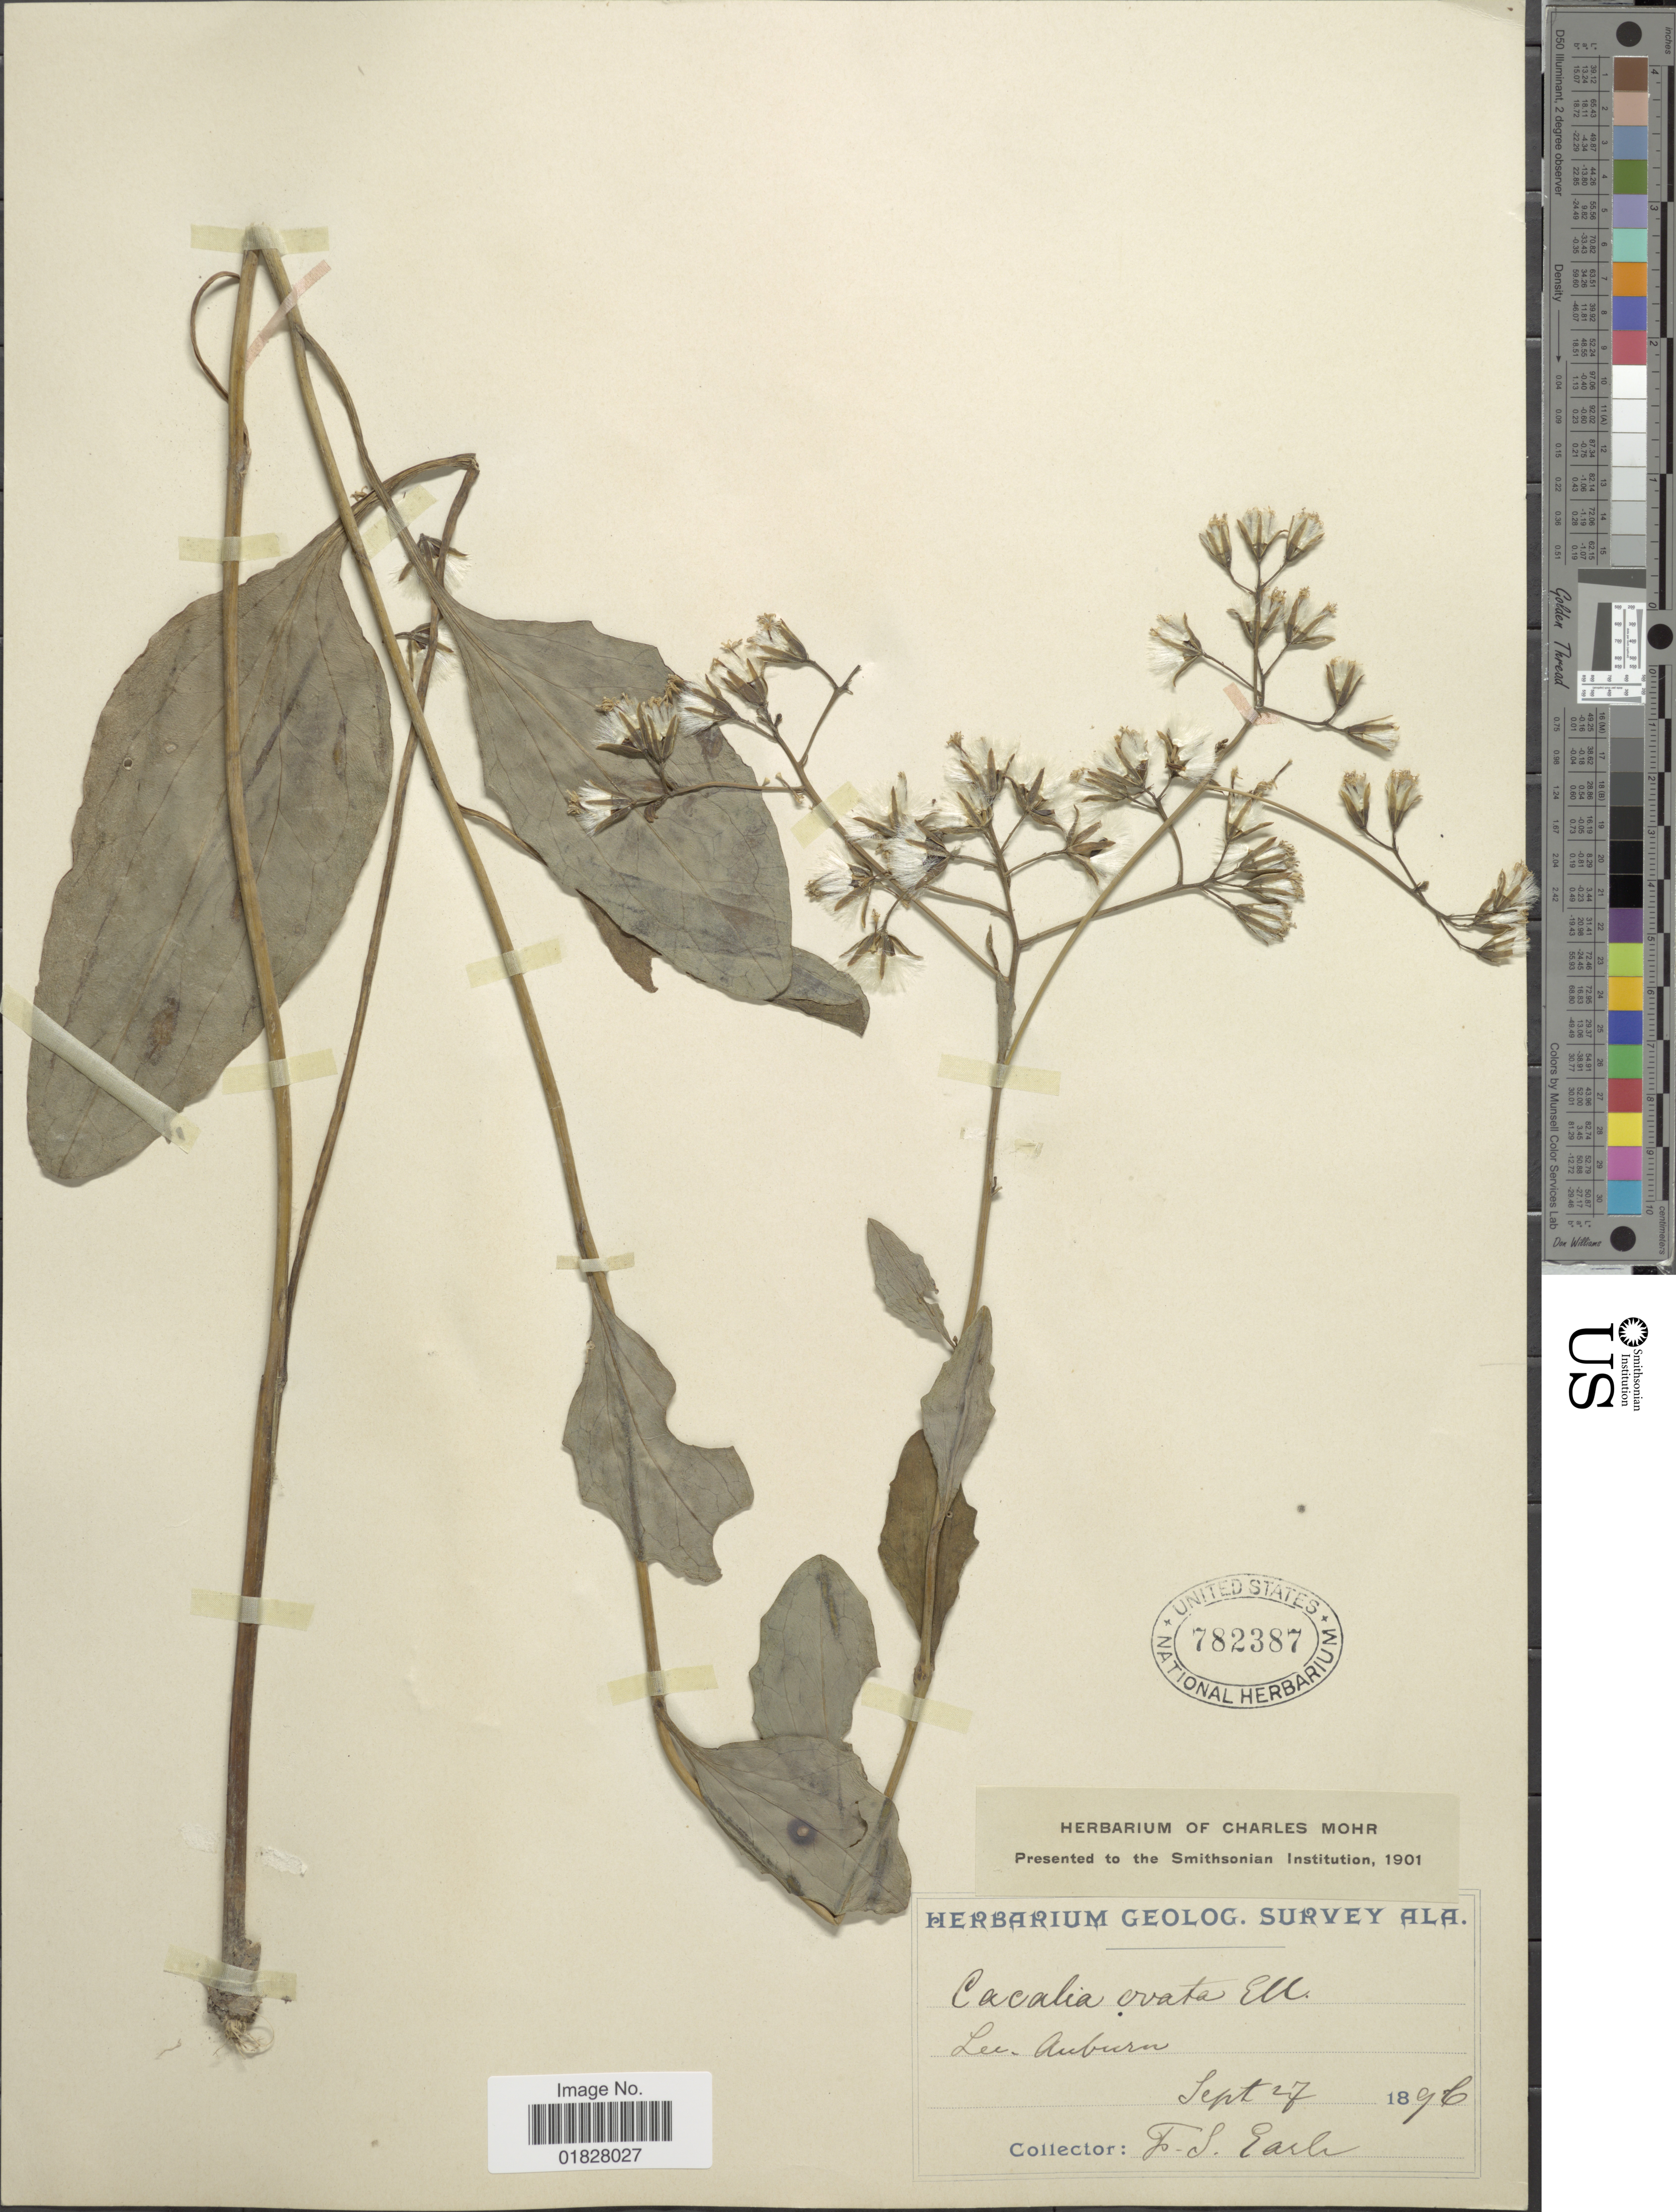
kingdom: Plantae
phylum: Tracheophyta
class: Magnoliopsida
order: Asterales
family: Asteraceae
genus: Arnoglossum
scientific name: Arnoglossum ovatum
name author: (Walter) H. Rob.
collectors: F. S. Earle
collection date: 1896-09-27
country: United States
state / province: Mississippi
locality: Lee, Auburn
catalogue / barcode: US 782387